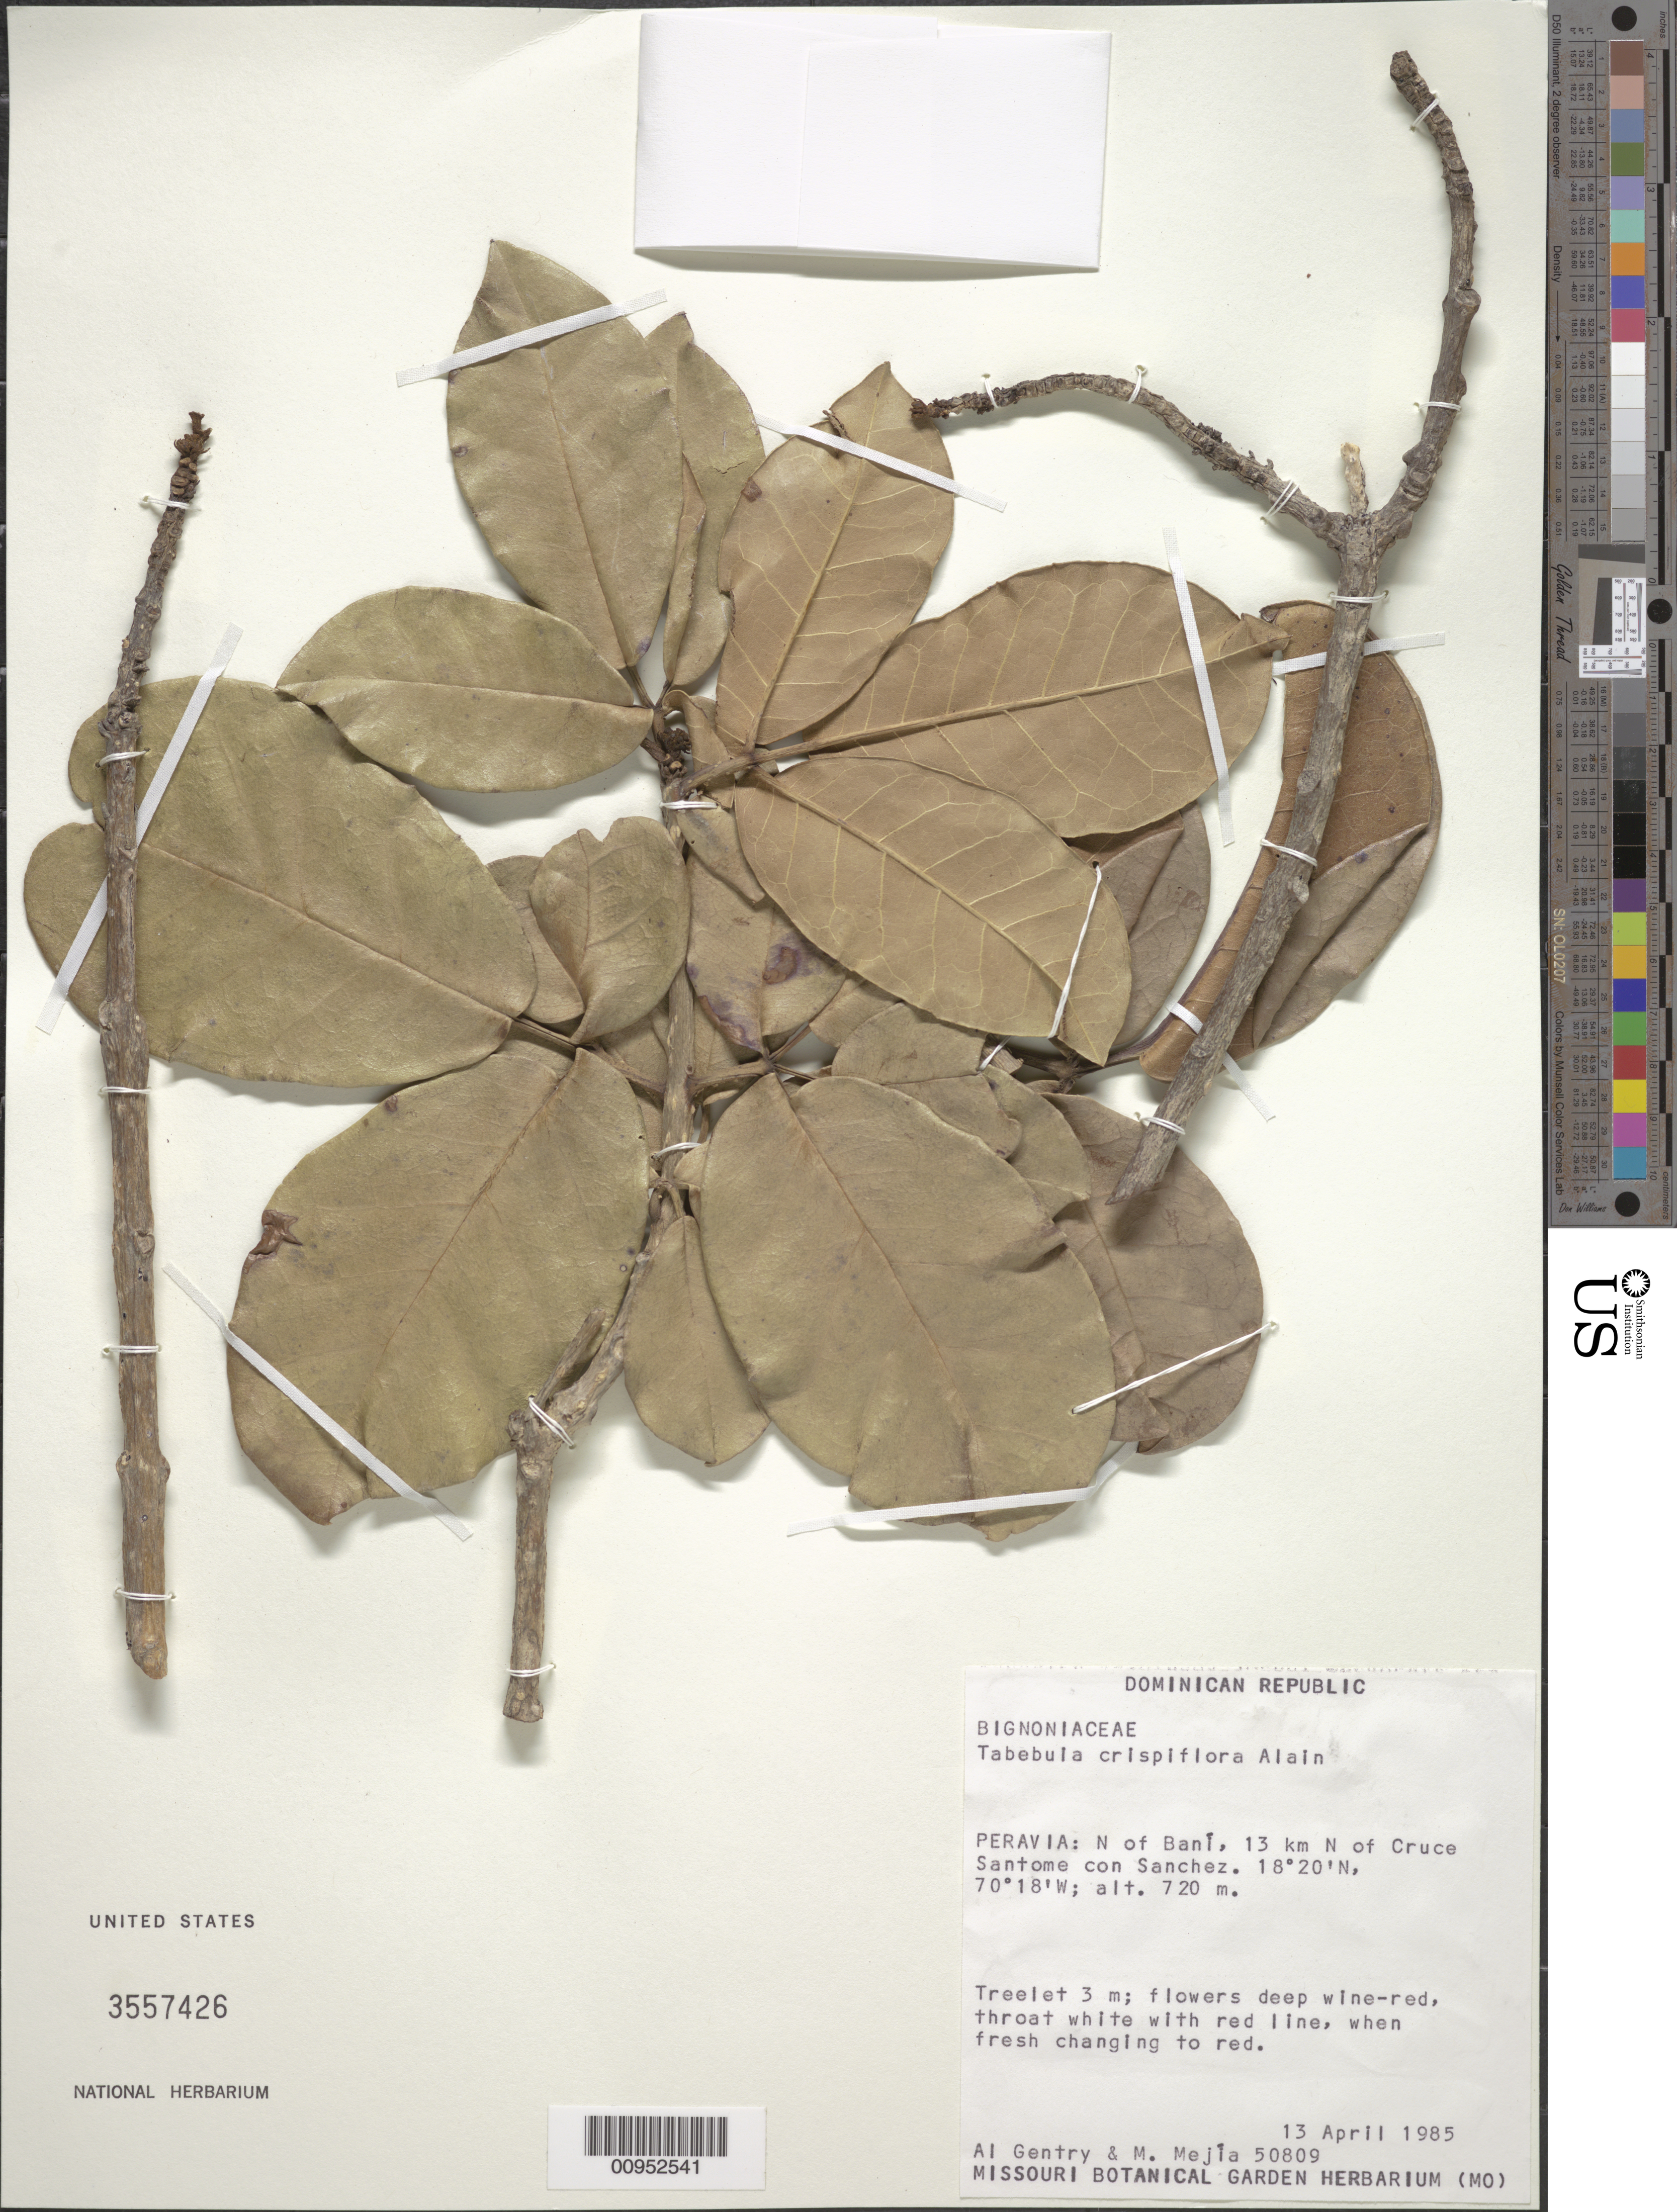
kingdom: Plantae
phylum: Tracheophyta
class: Magnoliopsida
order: Lamiales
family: Bignoniaceae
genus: Tabebuia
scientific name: Tabebuia crispiflora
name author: Alain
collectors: A. H. Gentry & M. Mejia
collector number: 50809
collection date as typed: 13 Apr 1985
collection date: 1985-04-13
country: Dominican Republic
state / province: Peravia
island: Hispaniola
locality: Baní, N of, 13 km N of Cruce Santome con Sanchez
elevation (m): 720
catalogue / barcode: US 3557426